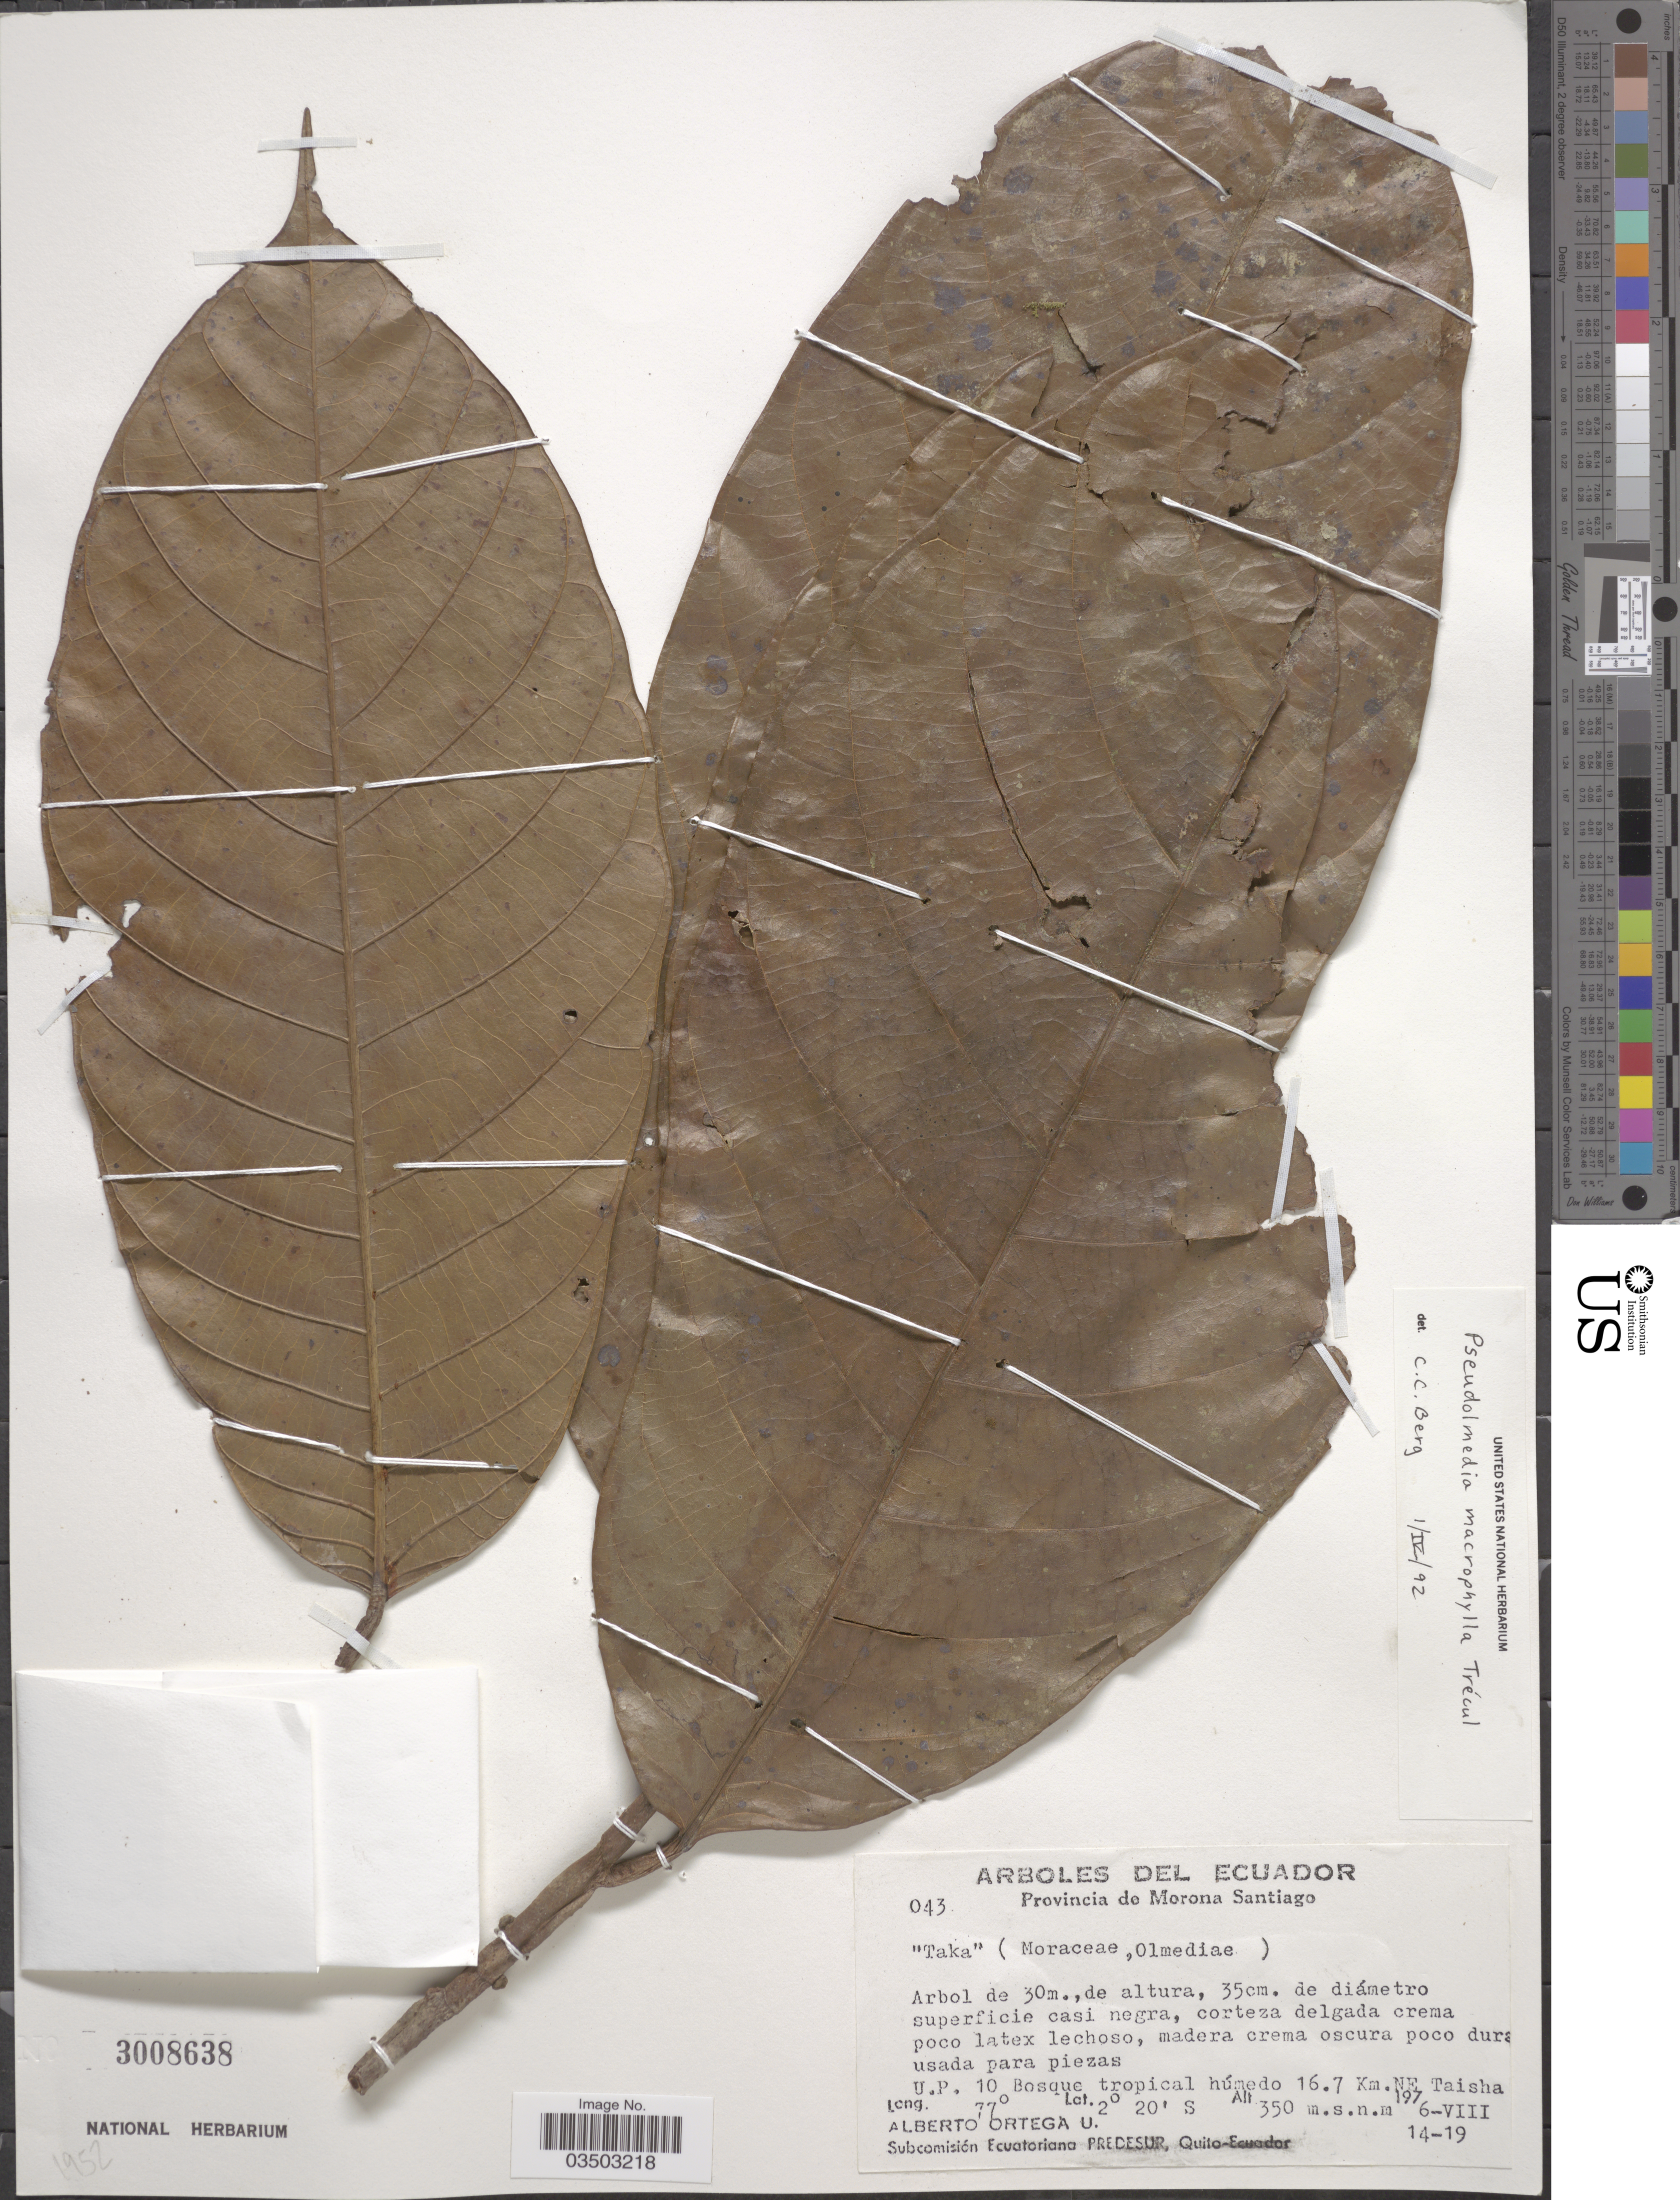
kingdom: Plantae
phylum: Tracheophyta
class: Magnoliopsida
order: Rosales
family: Moraceae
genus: Pseudolmedia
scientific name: Pseudolmedia macrophylla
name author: Trécul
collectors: A. T. Ortega U.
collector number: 043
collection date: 1976-08-14/1976-08-19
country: Ecuador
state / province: Morona-Santiago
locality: U. P. 10 Bosque tropical húmedo 16.7 Km. NE Taisha.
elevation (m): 350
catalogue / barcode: US 3008638